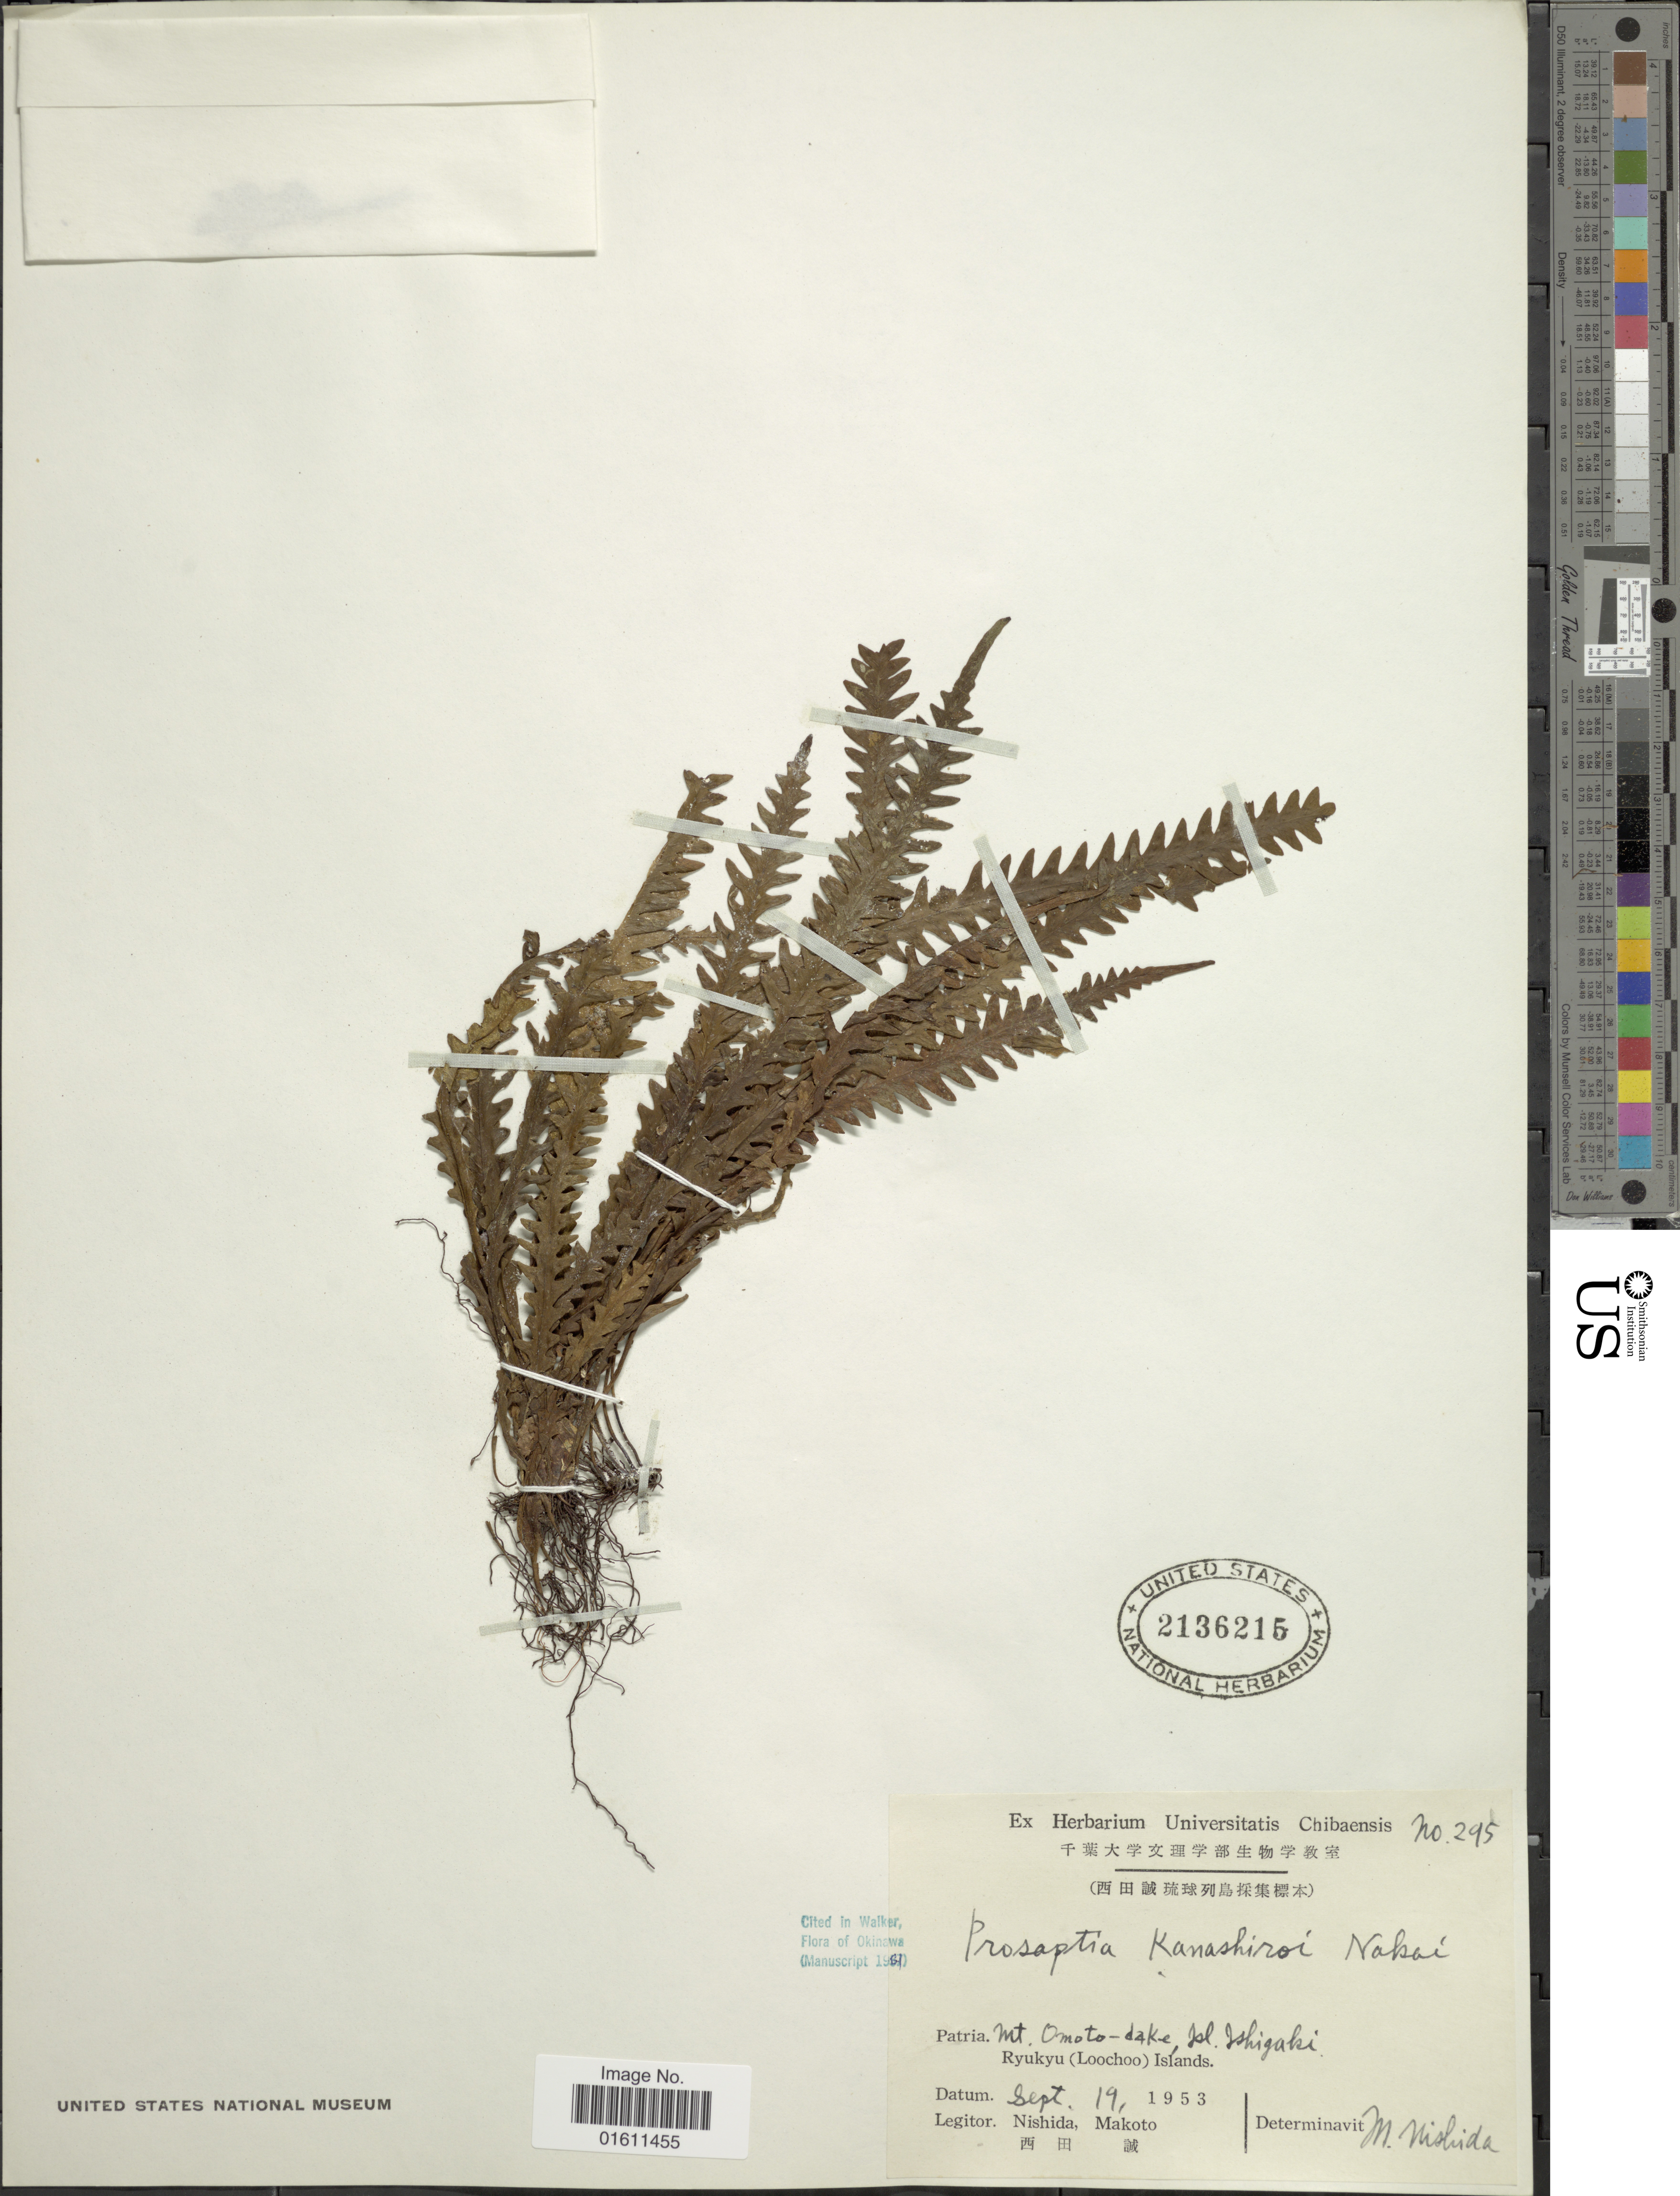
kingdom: Plantae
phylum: Tracheophyta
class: Polypodiopsida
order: Polypodiales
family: Polypodiaceae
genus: Prosaptia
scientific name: Prosaptia kanashiroi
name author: (Hayata) Nakai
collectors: Nishida & Makoto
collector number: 295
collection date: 1953-09-19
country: Japan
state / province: Okinawa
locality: Mt. Omoto-dake, Isl. Ishiigaki. Ryukyu (Loochoo) Islands.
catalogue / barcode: US 2136215